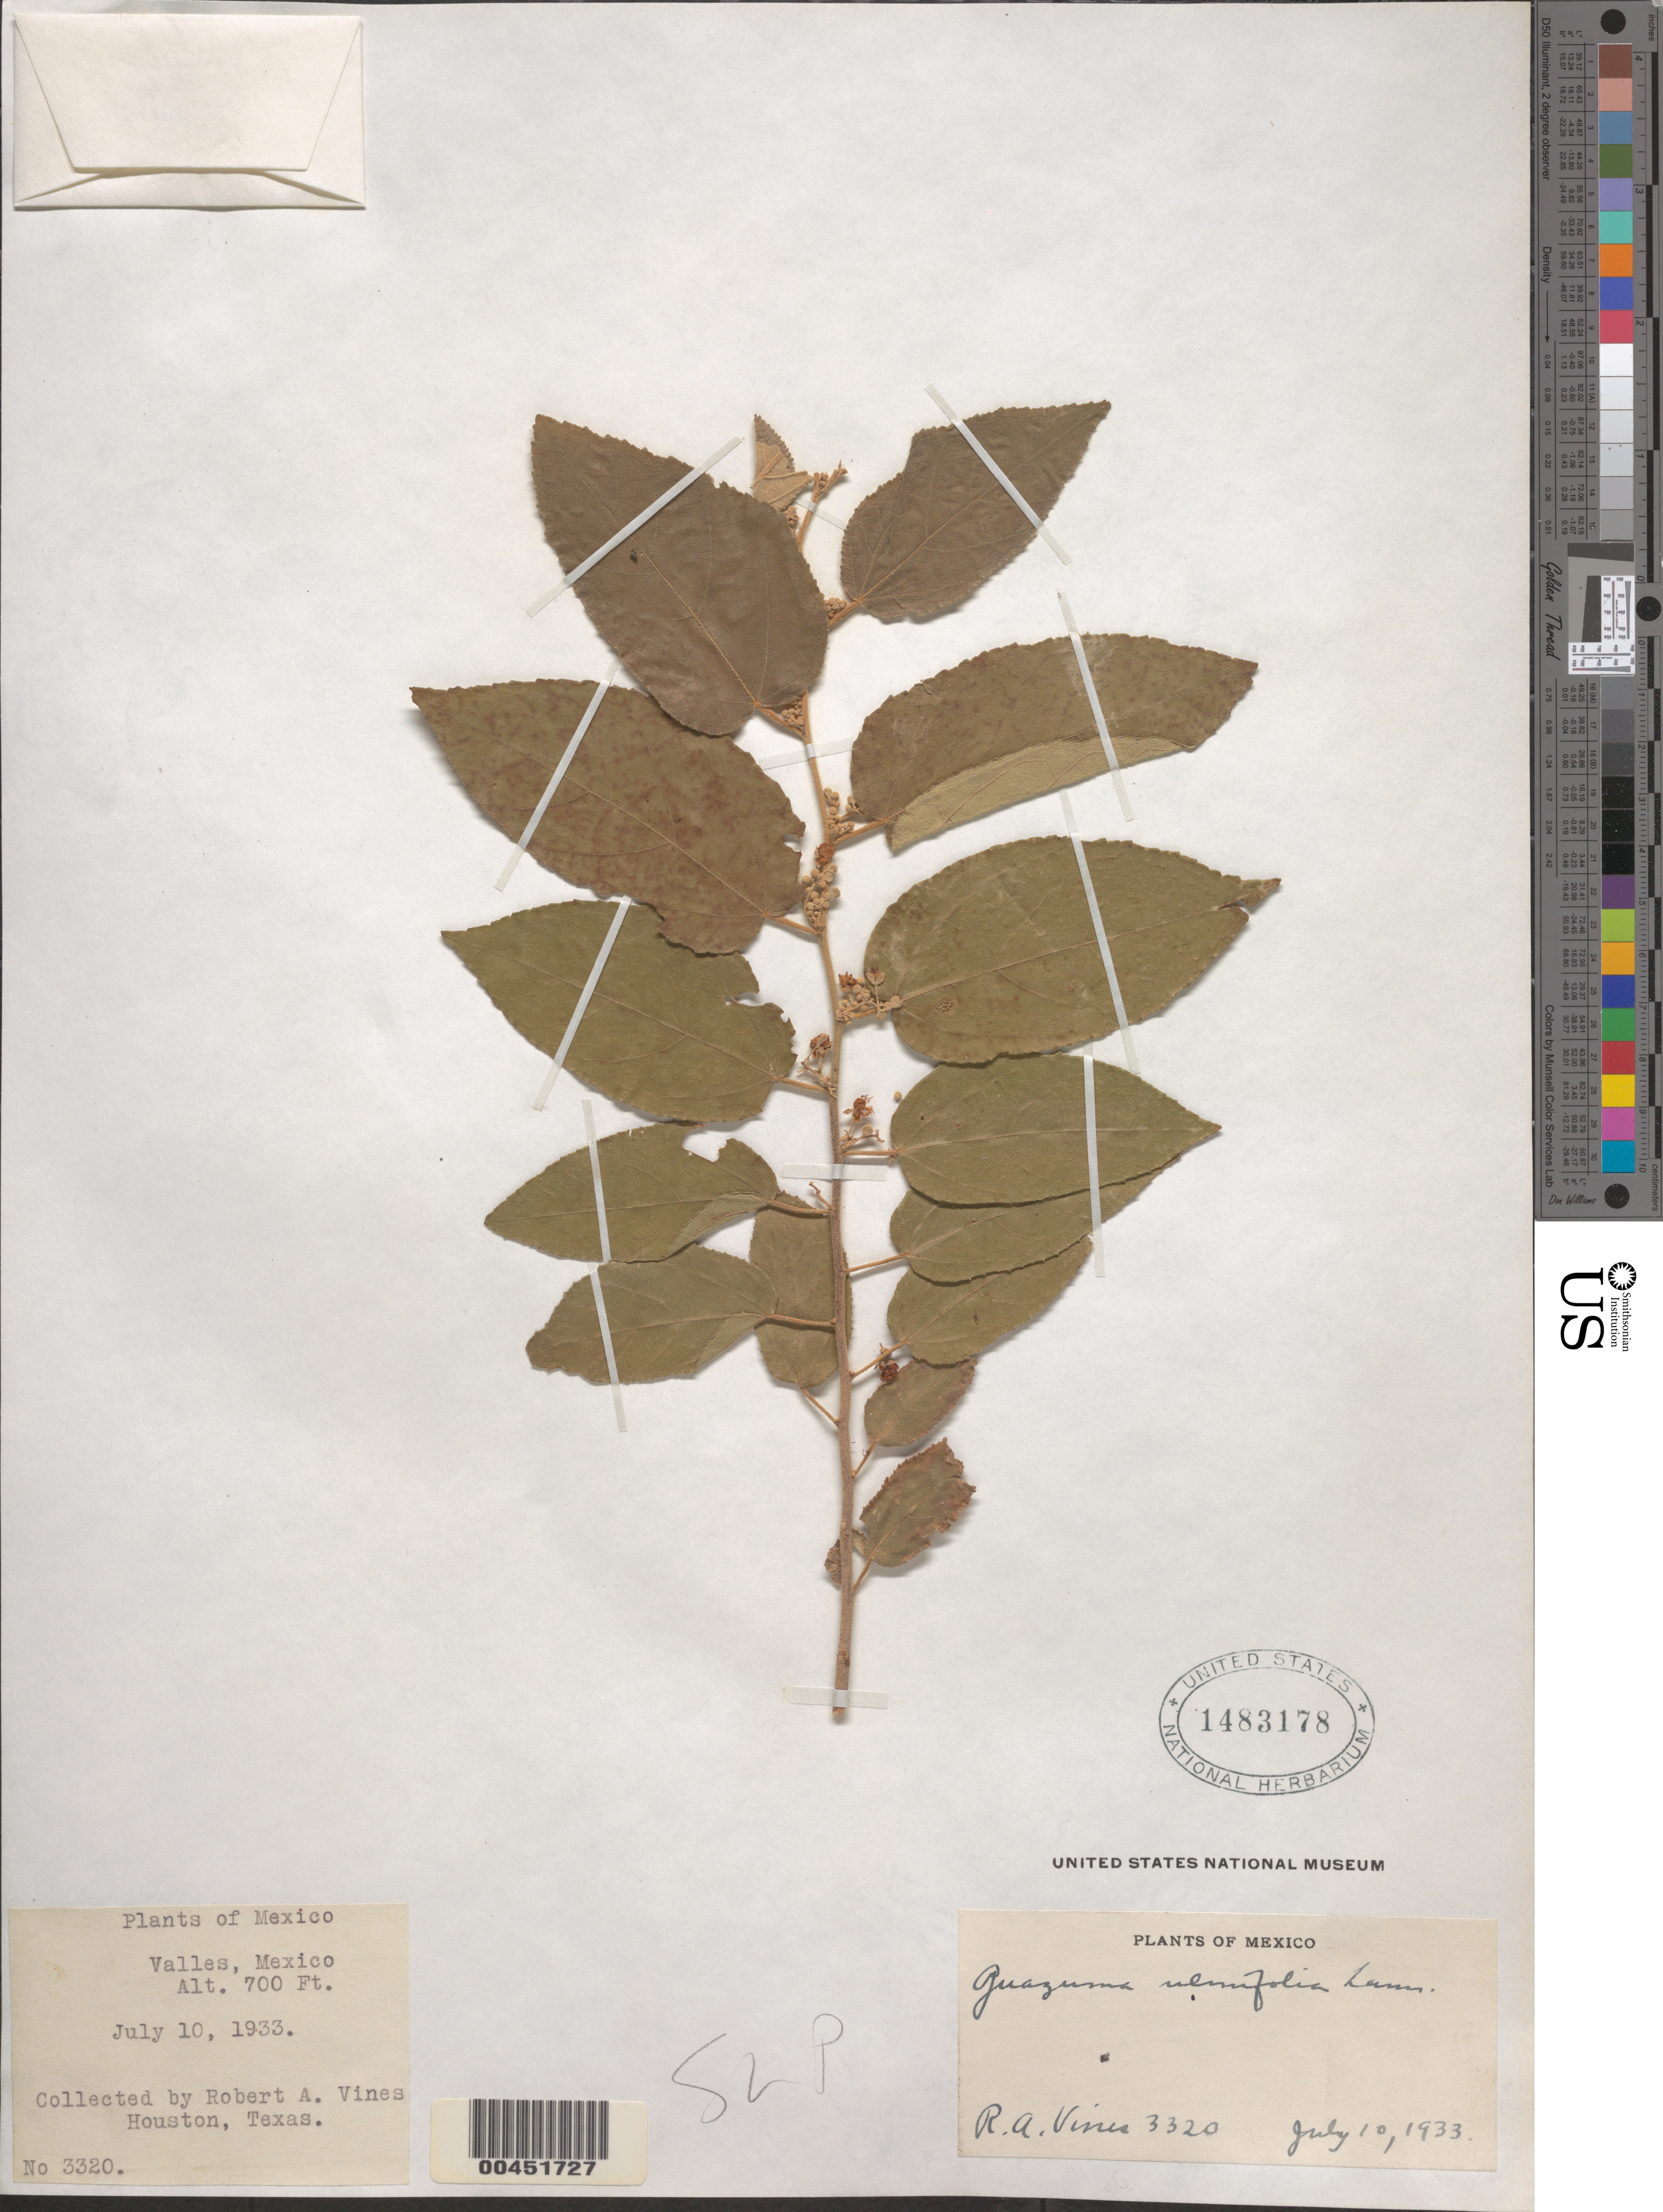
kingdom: Plantae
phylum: Tracheophyta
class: Magnoliopsida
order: Malvales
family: Malvaceae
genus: Guazuma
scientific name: Guazuma ulmifolia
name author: Lam.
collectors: R. Vines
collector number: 3320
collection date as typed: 10 Jul 1933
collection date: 1933-07-10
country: Mexico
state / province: San Luis Potosí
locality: Valles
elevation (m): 213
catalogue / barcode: US 1483178